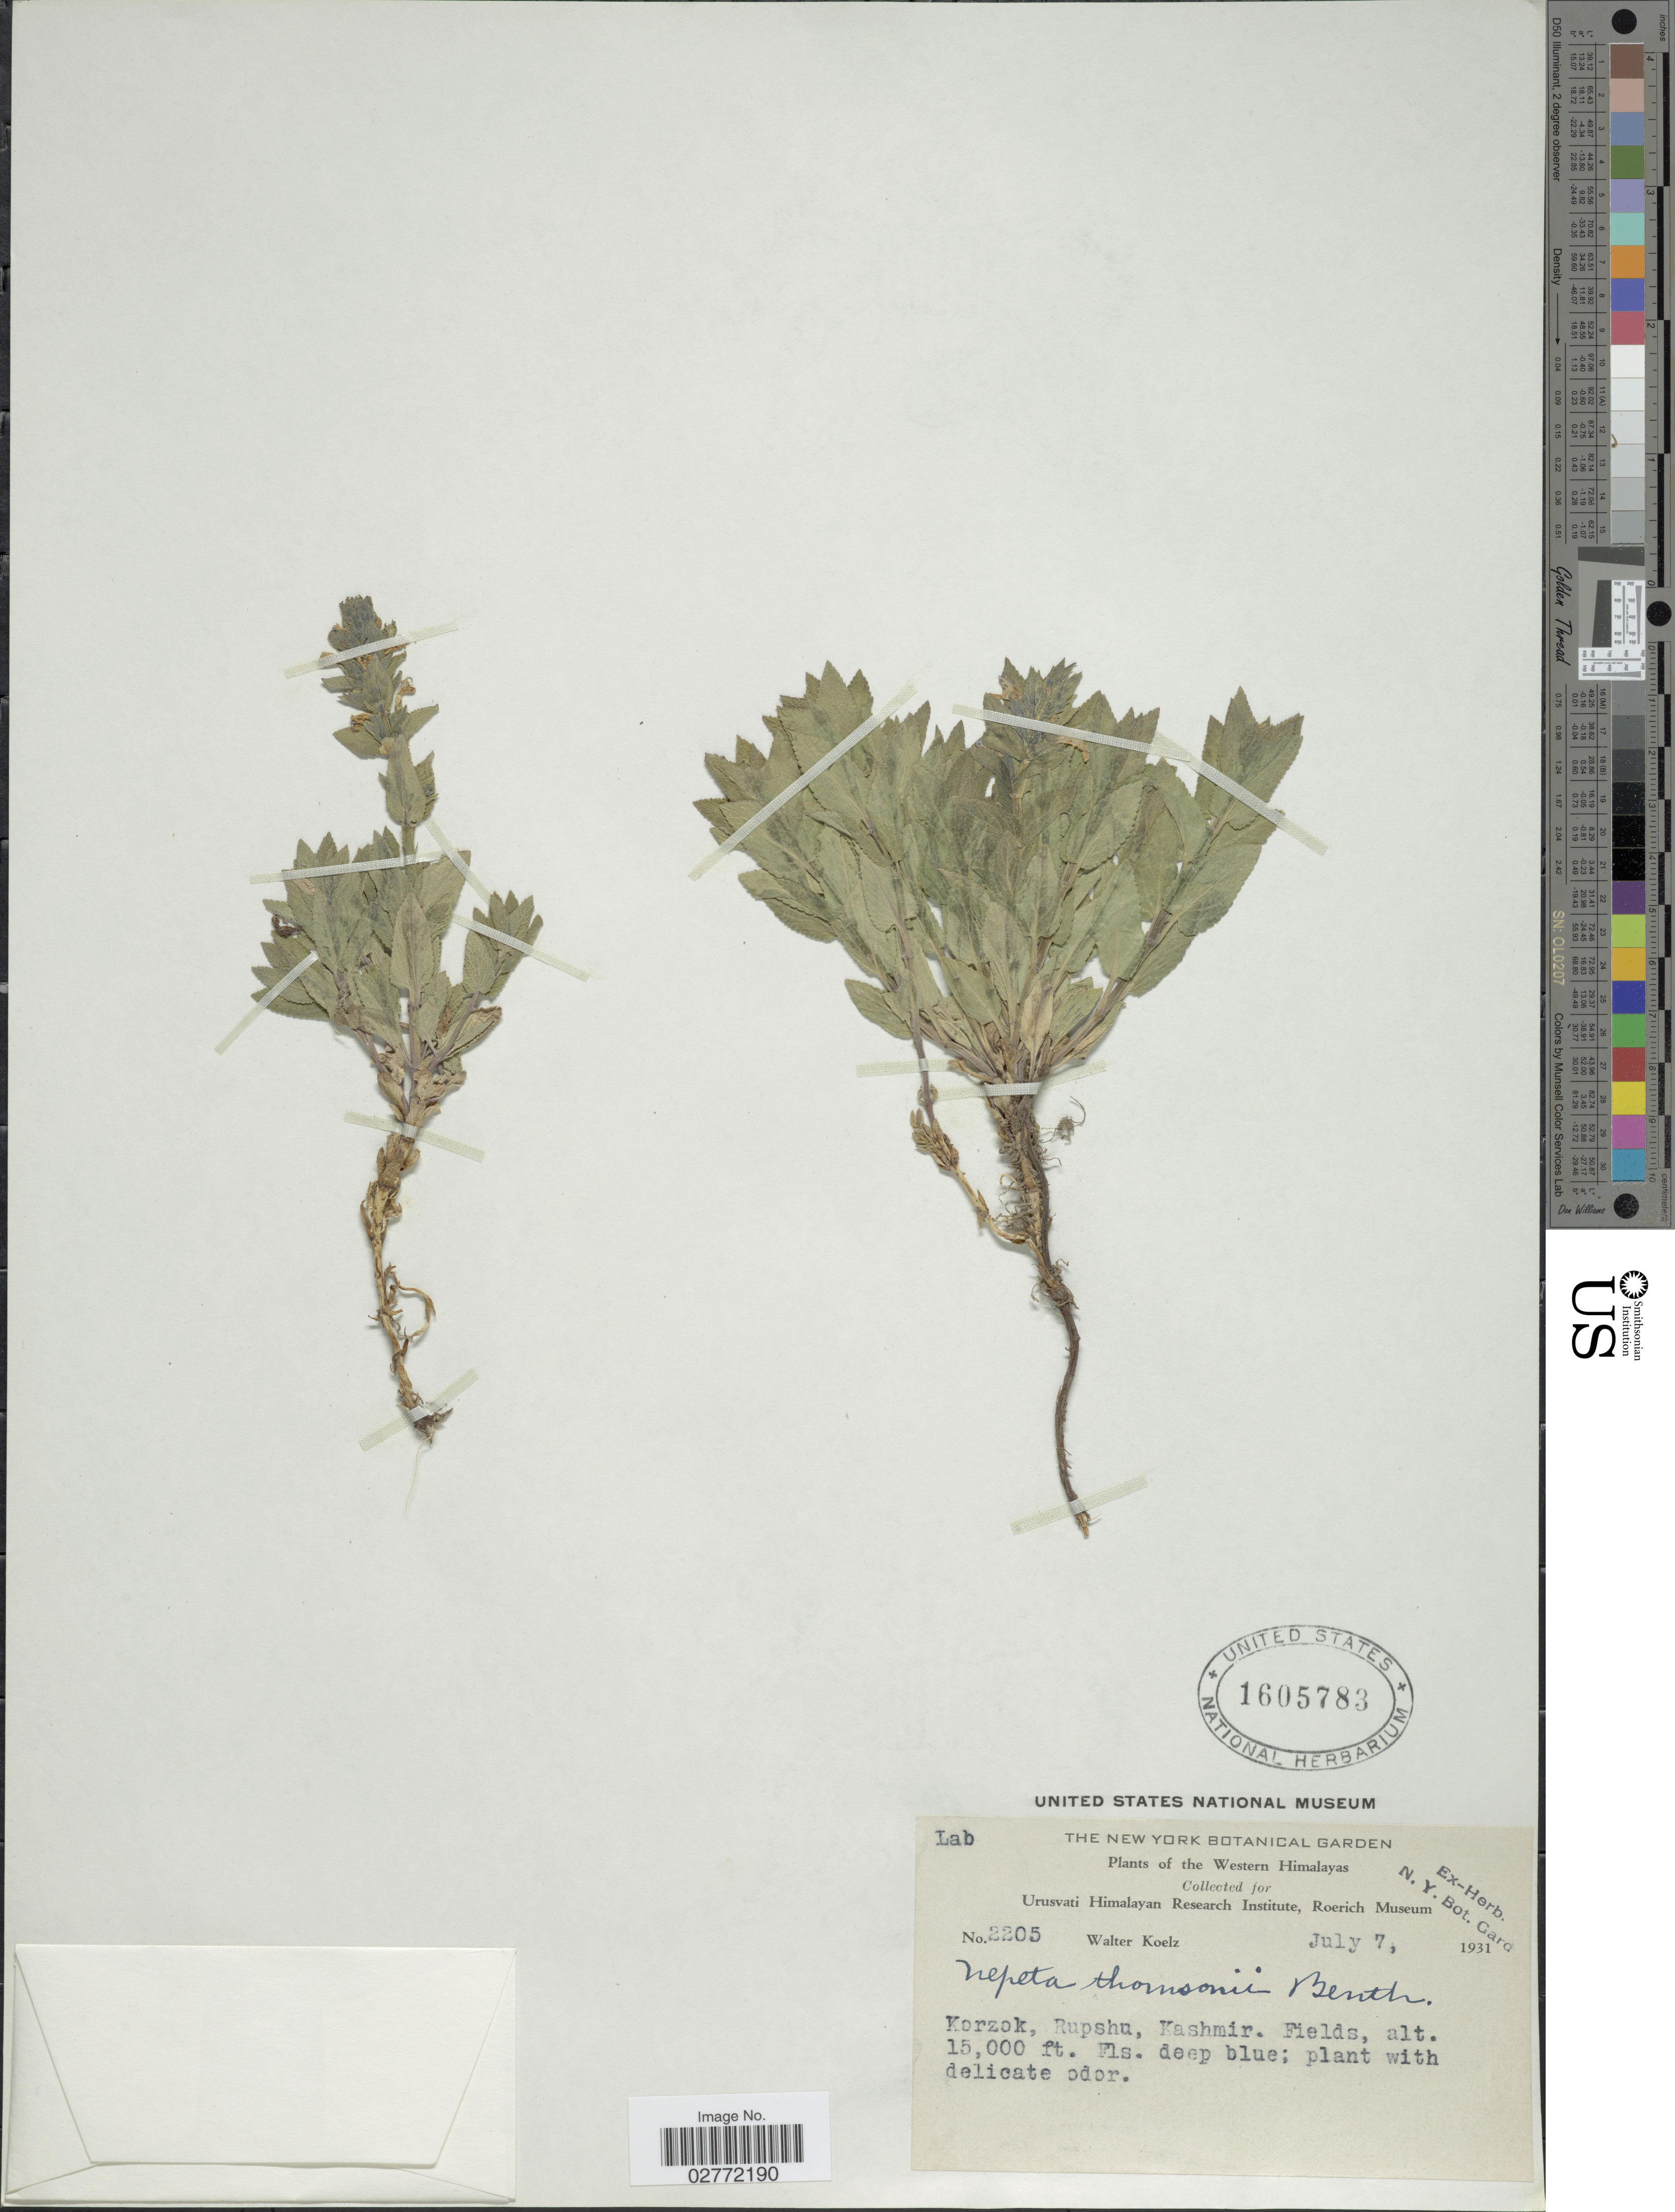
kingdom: Plantae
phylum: Tracheophyta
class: Magnoliopsida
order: Lamiales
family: Lamiaceae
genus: Nepeta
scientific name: Nepeta thomsonii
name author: Benth. ex Hook. f.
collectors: W. N. Koelz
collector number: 2205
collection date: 1931-07-07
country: India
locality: Western Himalayas, Korzok, Rupshu, Kashmir.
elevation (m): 4572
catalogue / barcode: US 1605783